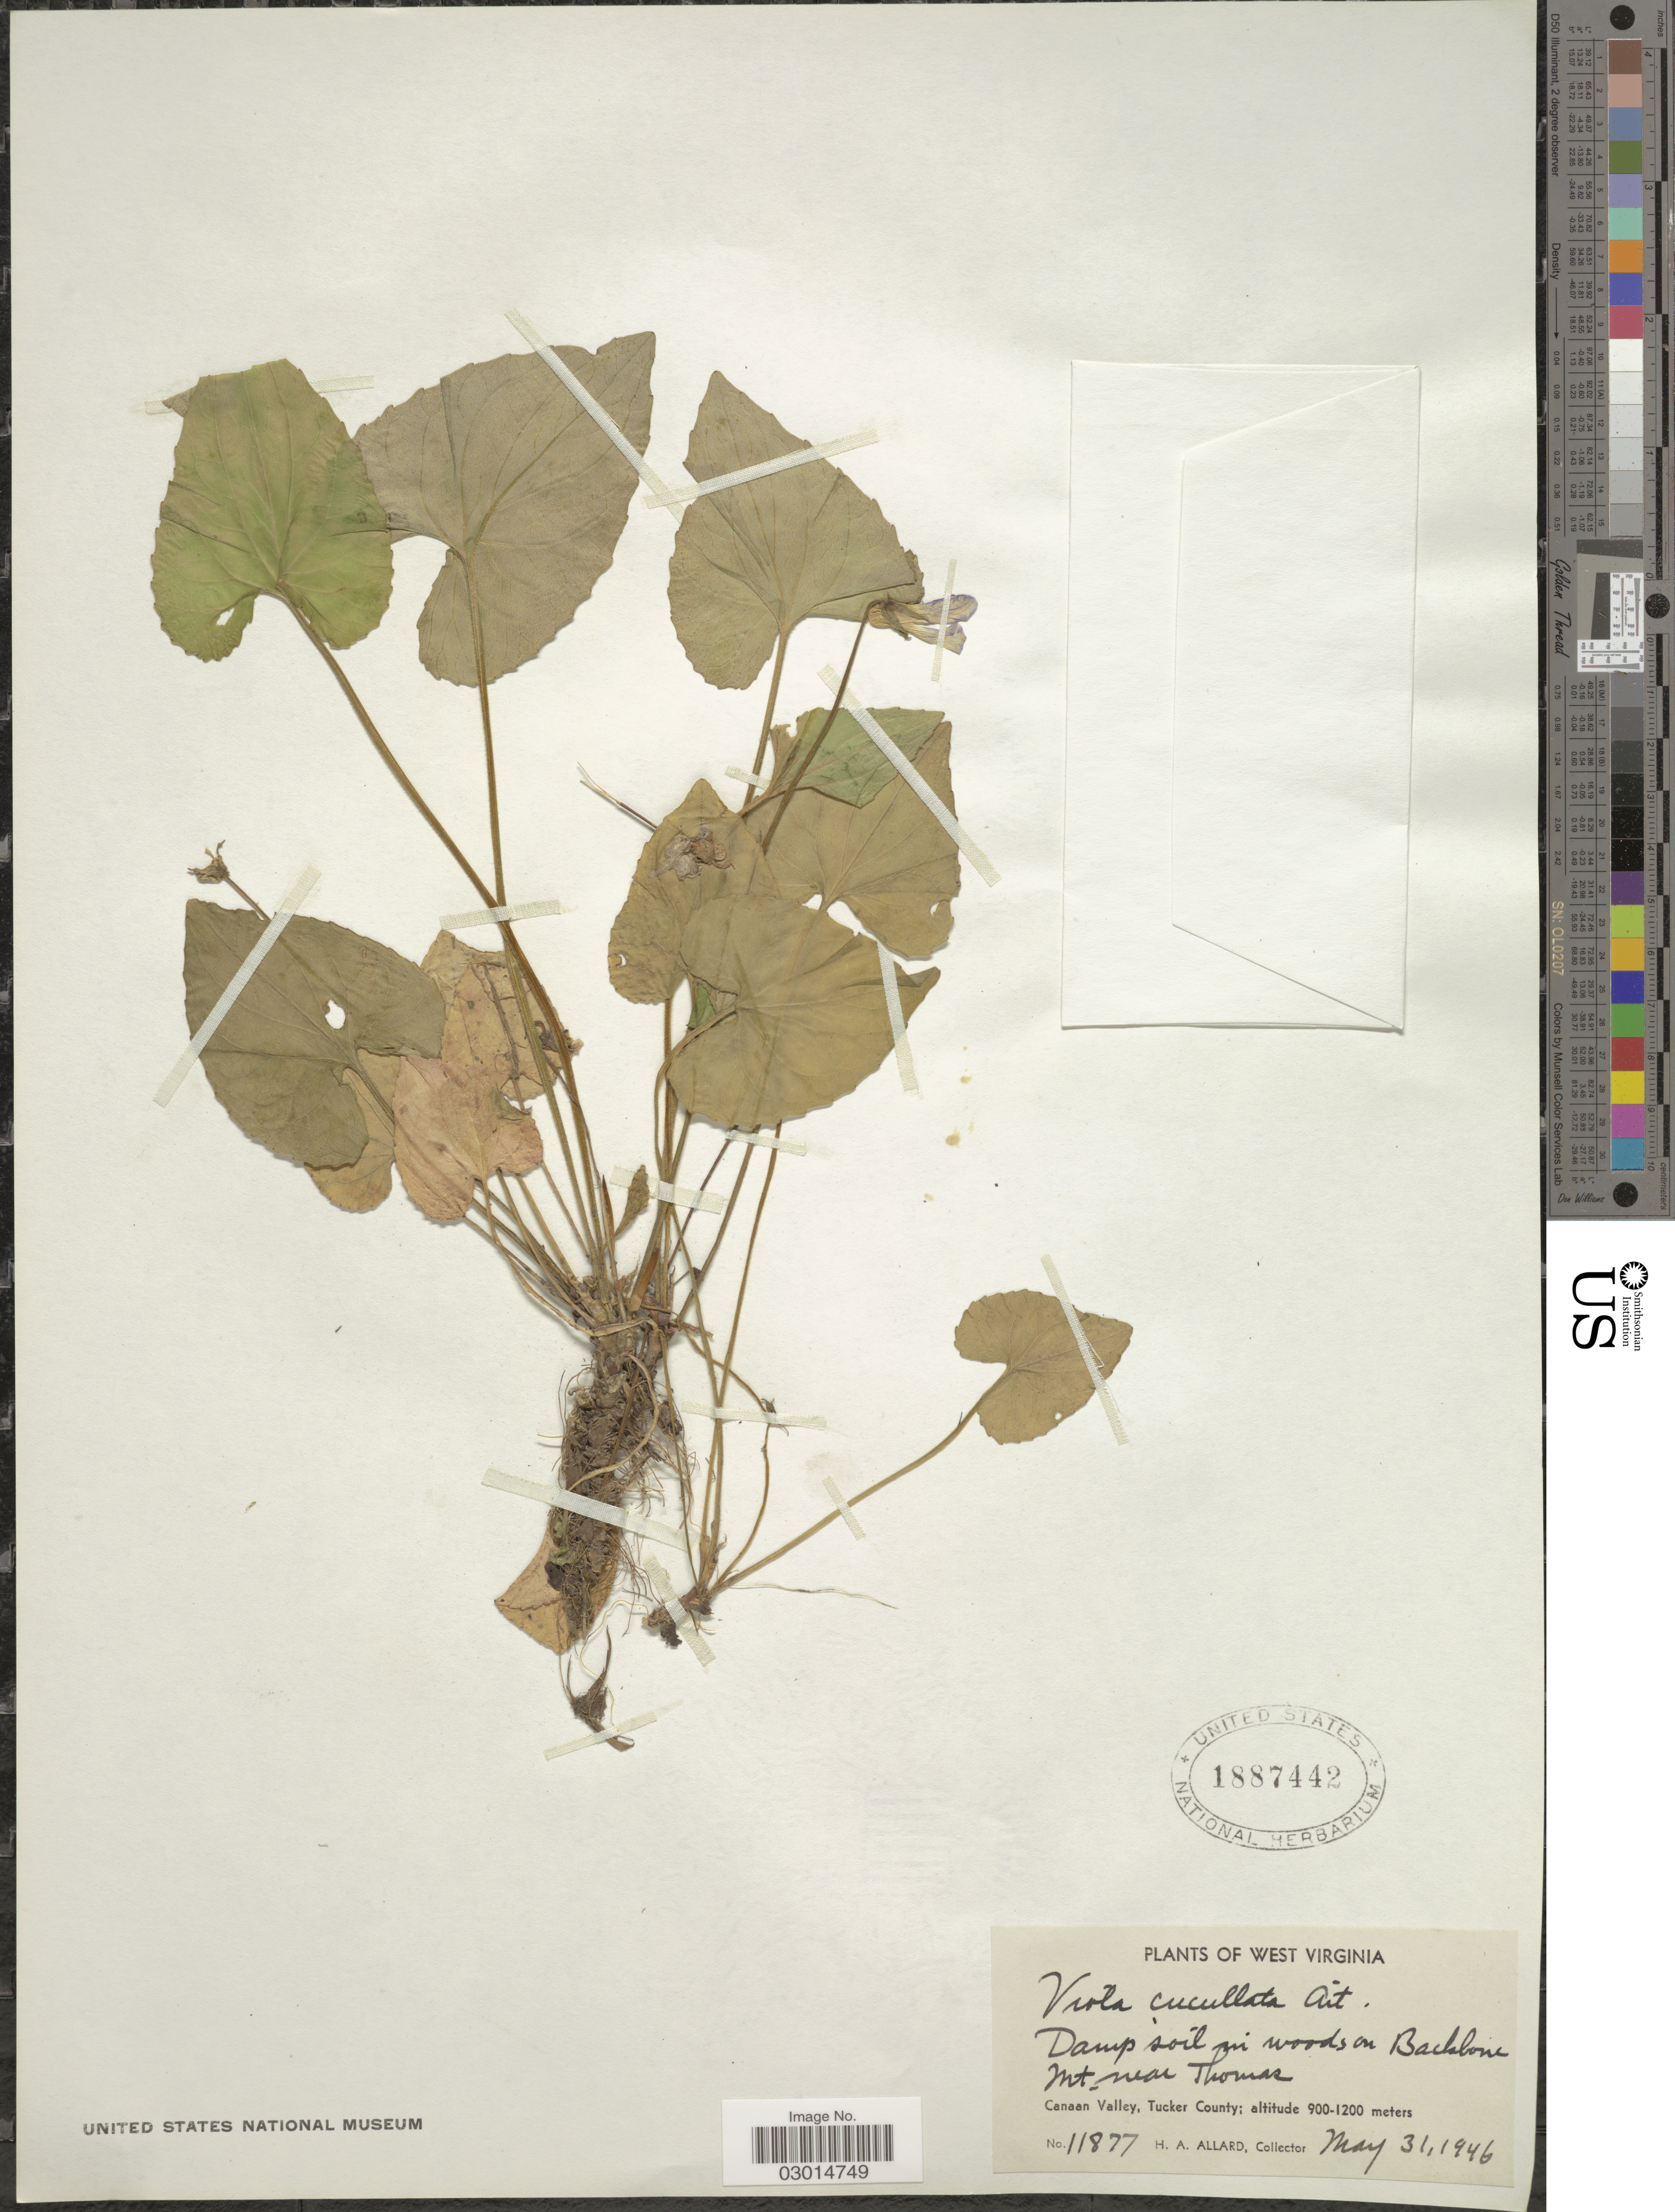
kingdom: Plantae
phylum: Tracheophyta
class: Magnoliopsida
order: Malpighiales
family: Violaceae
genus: Viola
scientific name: Viola cucullata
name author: Aiton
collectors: H. A. Allard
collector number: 11877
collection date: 1946-05-31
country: United States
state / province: West Virginia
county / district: Tucker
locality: Damp soil in woods on Backbone Mt. near Thomas. Canaan Valley, Tucker County.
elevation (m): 900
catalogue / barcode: US 1887442